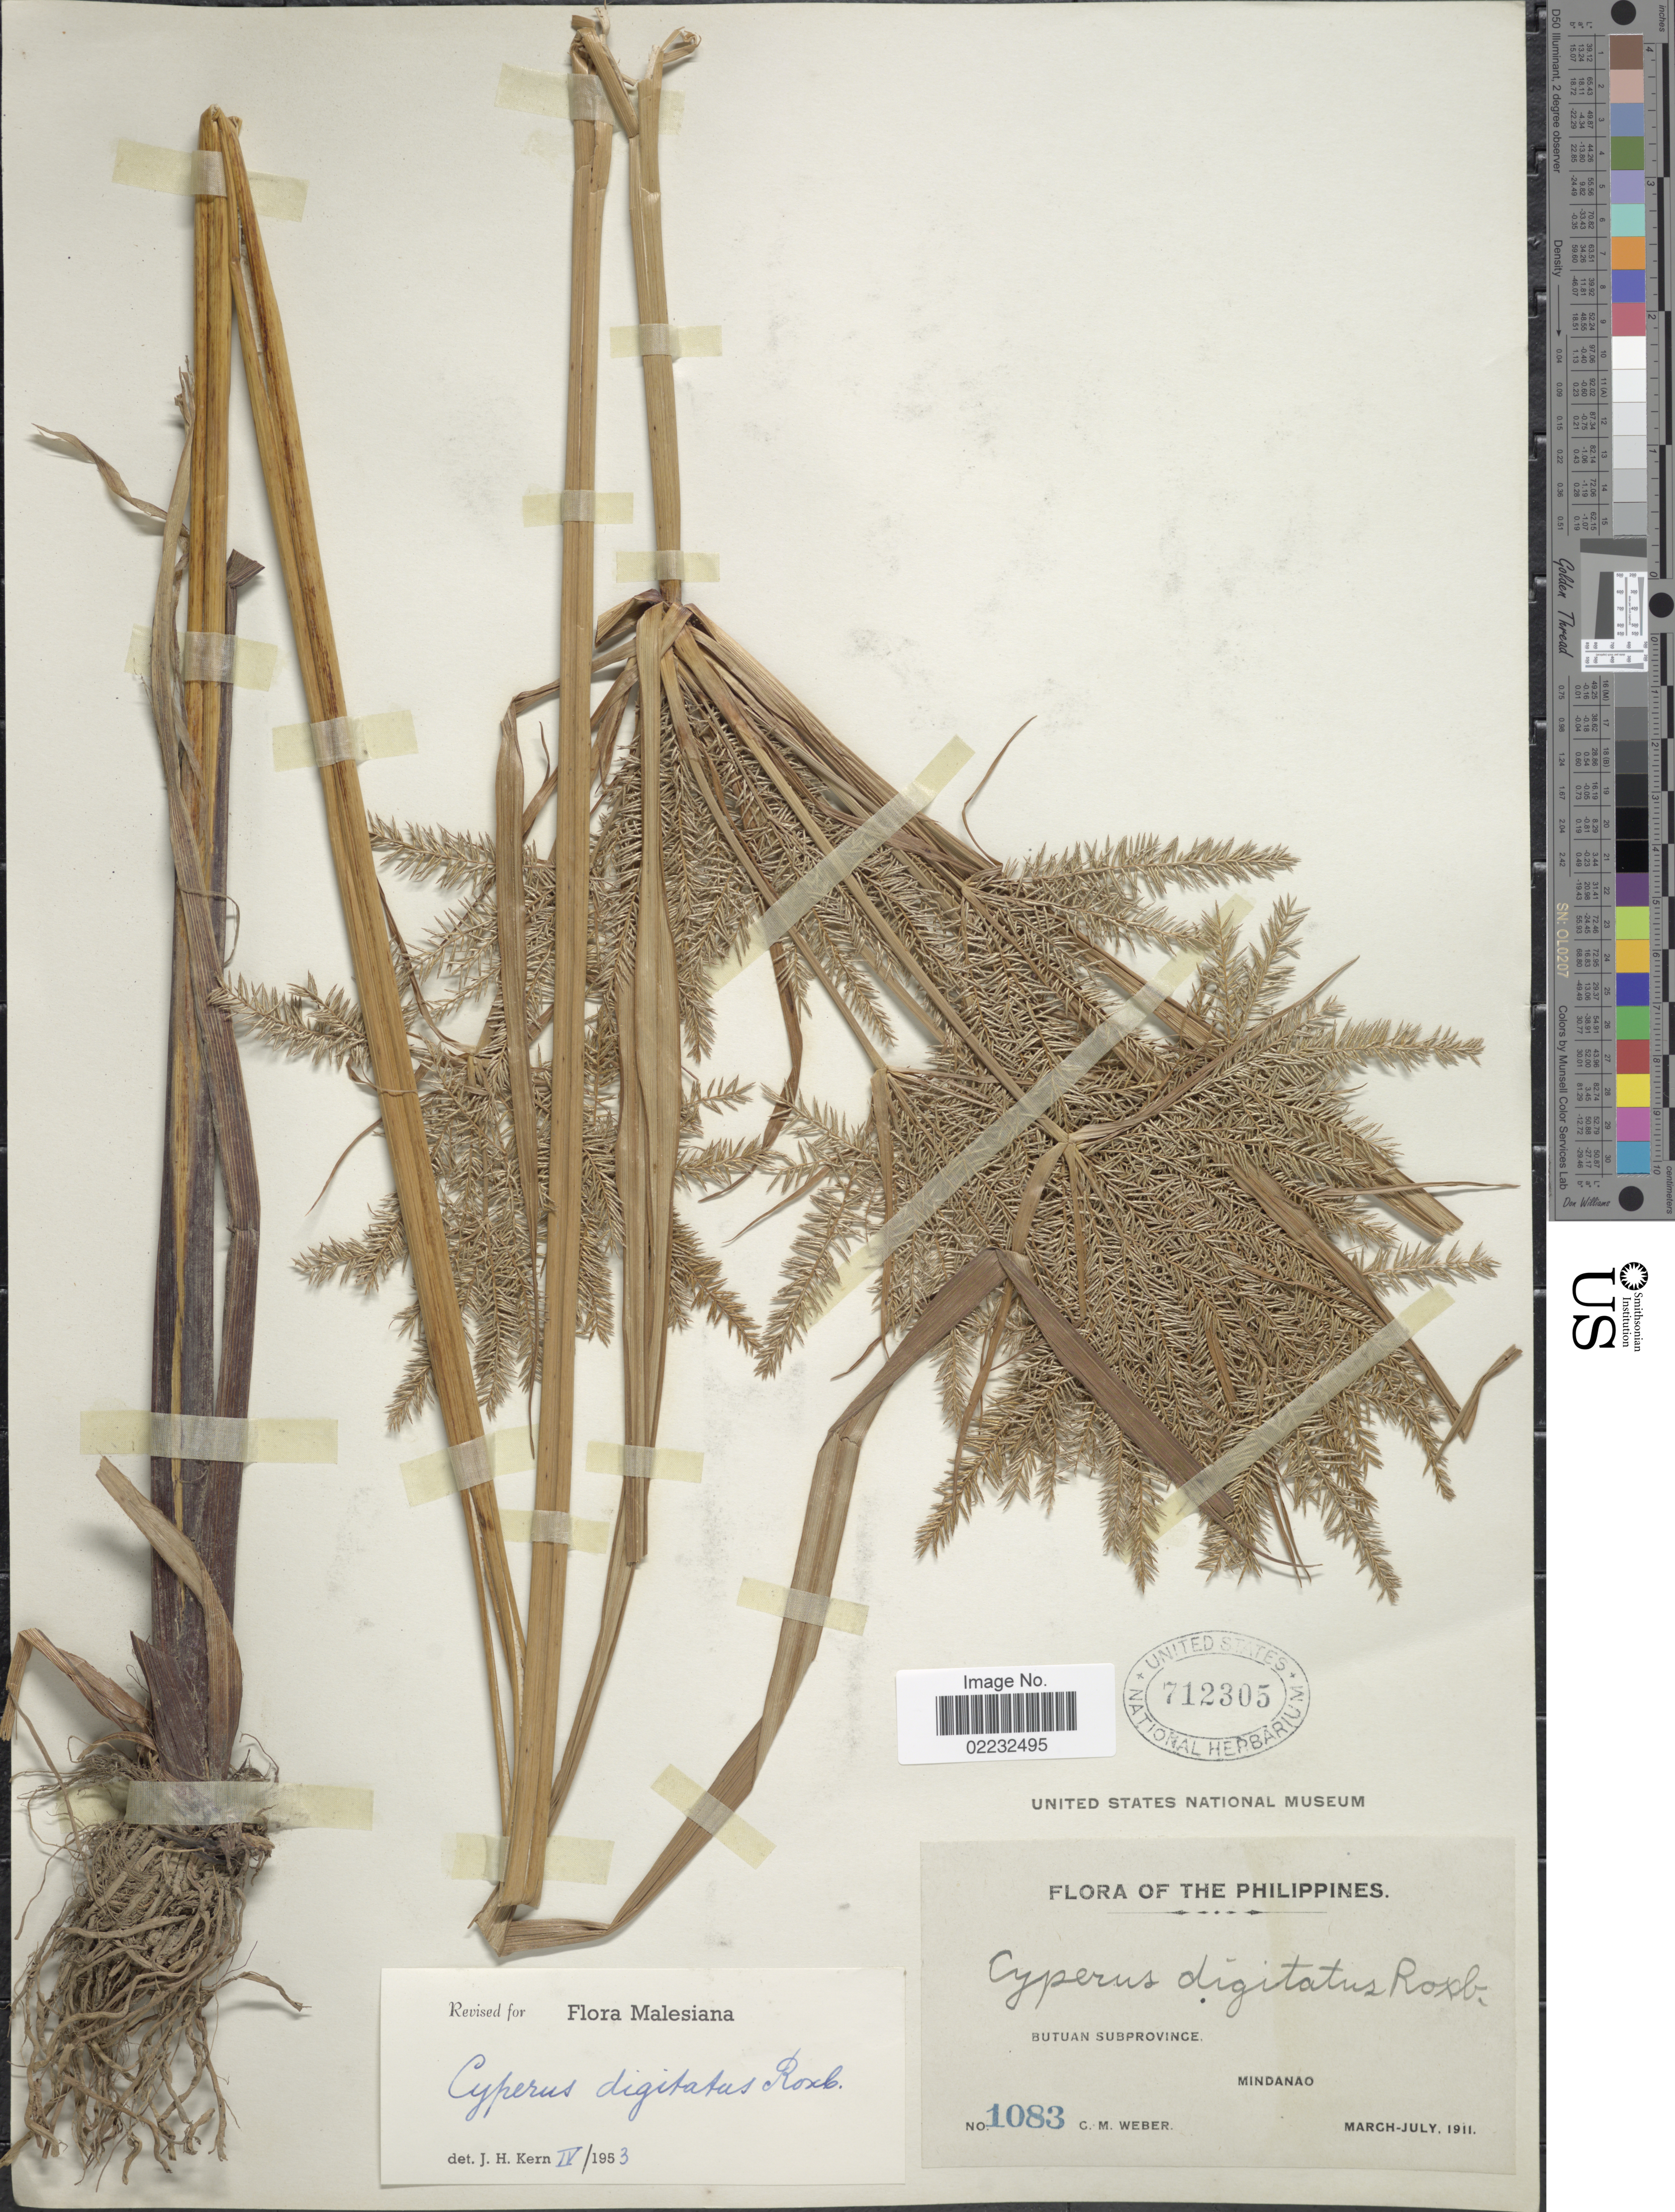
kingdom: Plantae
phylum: Tracheophyta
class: Liliopsida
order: Poales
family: Cyperaceae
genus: Cyperus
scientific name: Cyperus digitatus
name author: Roxb.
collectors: C. M. Weber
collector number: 1083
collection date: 1911-03/1911-07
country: Philippines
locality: Butuan Province, Mindanao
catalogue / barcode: US 712305